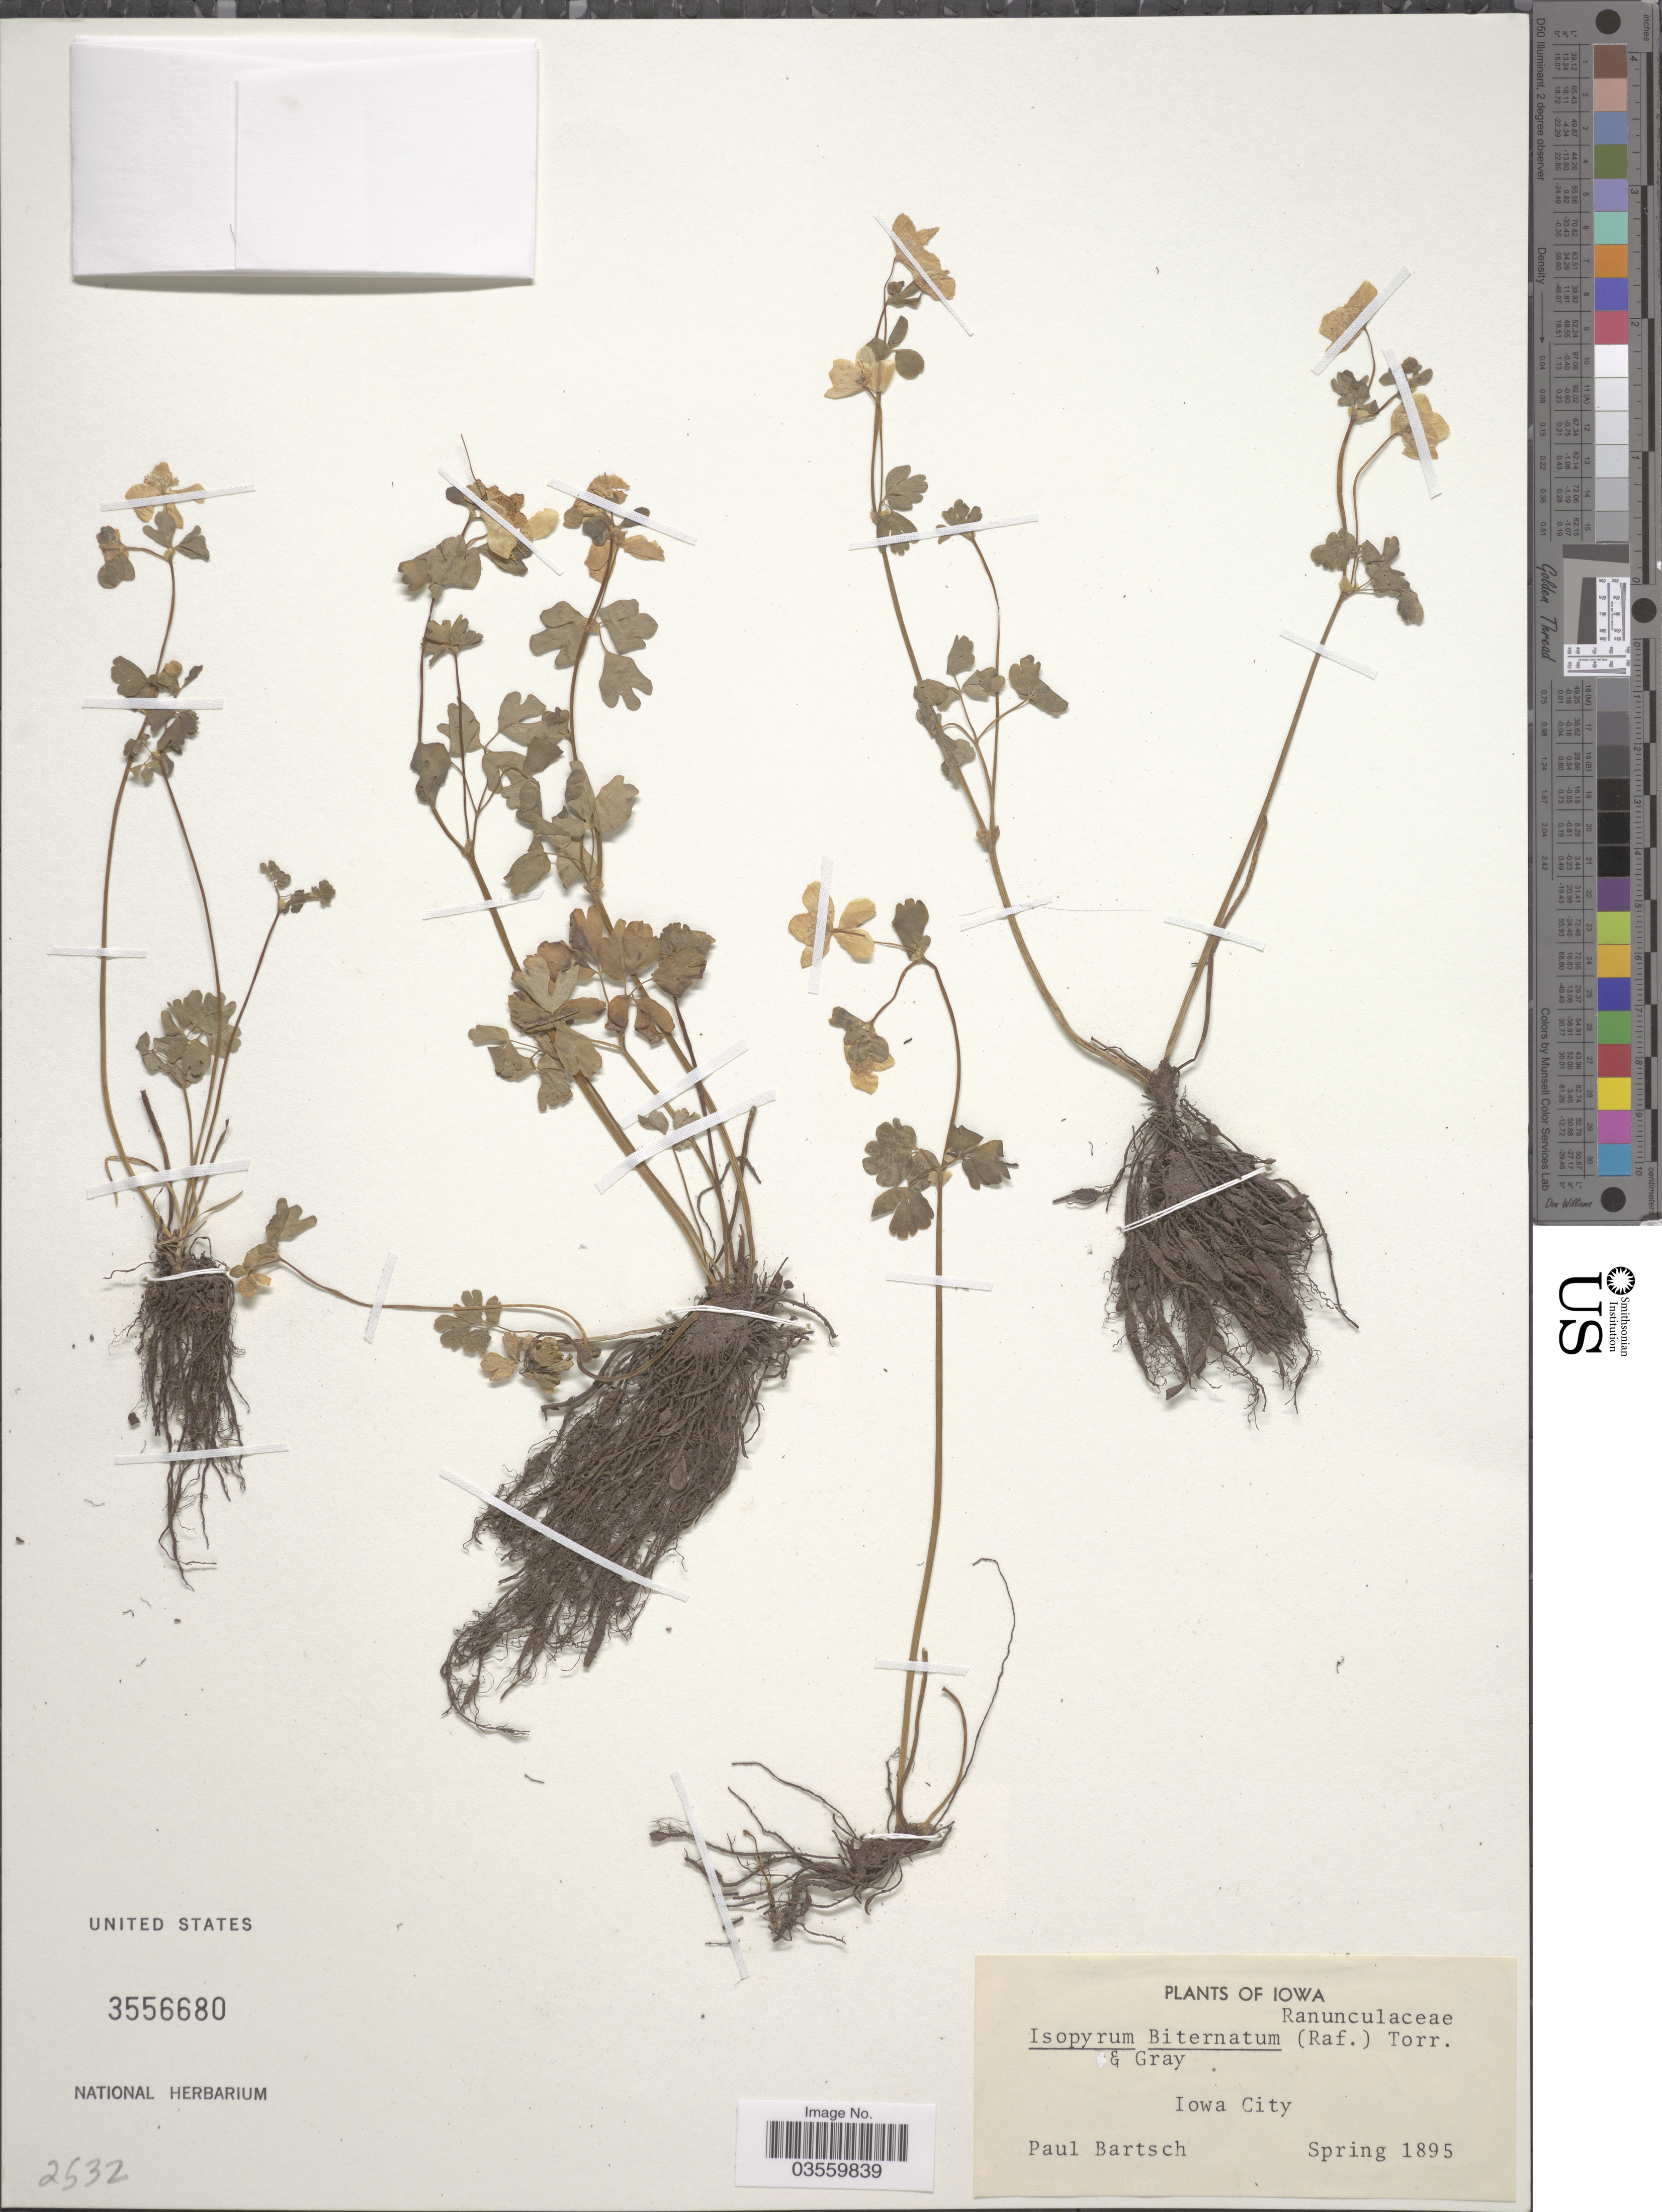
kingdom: Plantae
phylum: Tracheophyta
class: Magnoliopsida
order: Ranunculales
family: Ranunculaceae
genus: Enemion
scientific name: Enemion biternatum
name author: (Torr. & A. Gray) Raf.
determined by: Strong, Mark T., (BOT), Smithsonian Institution - National Museum of Natural History (UNITED STATES)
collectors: P. Bartsch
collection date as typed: Spring 1895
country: United States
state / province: Iowa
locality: Iowa City.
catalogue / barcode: US 3556680